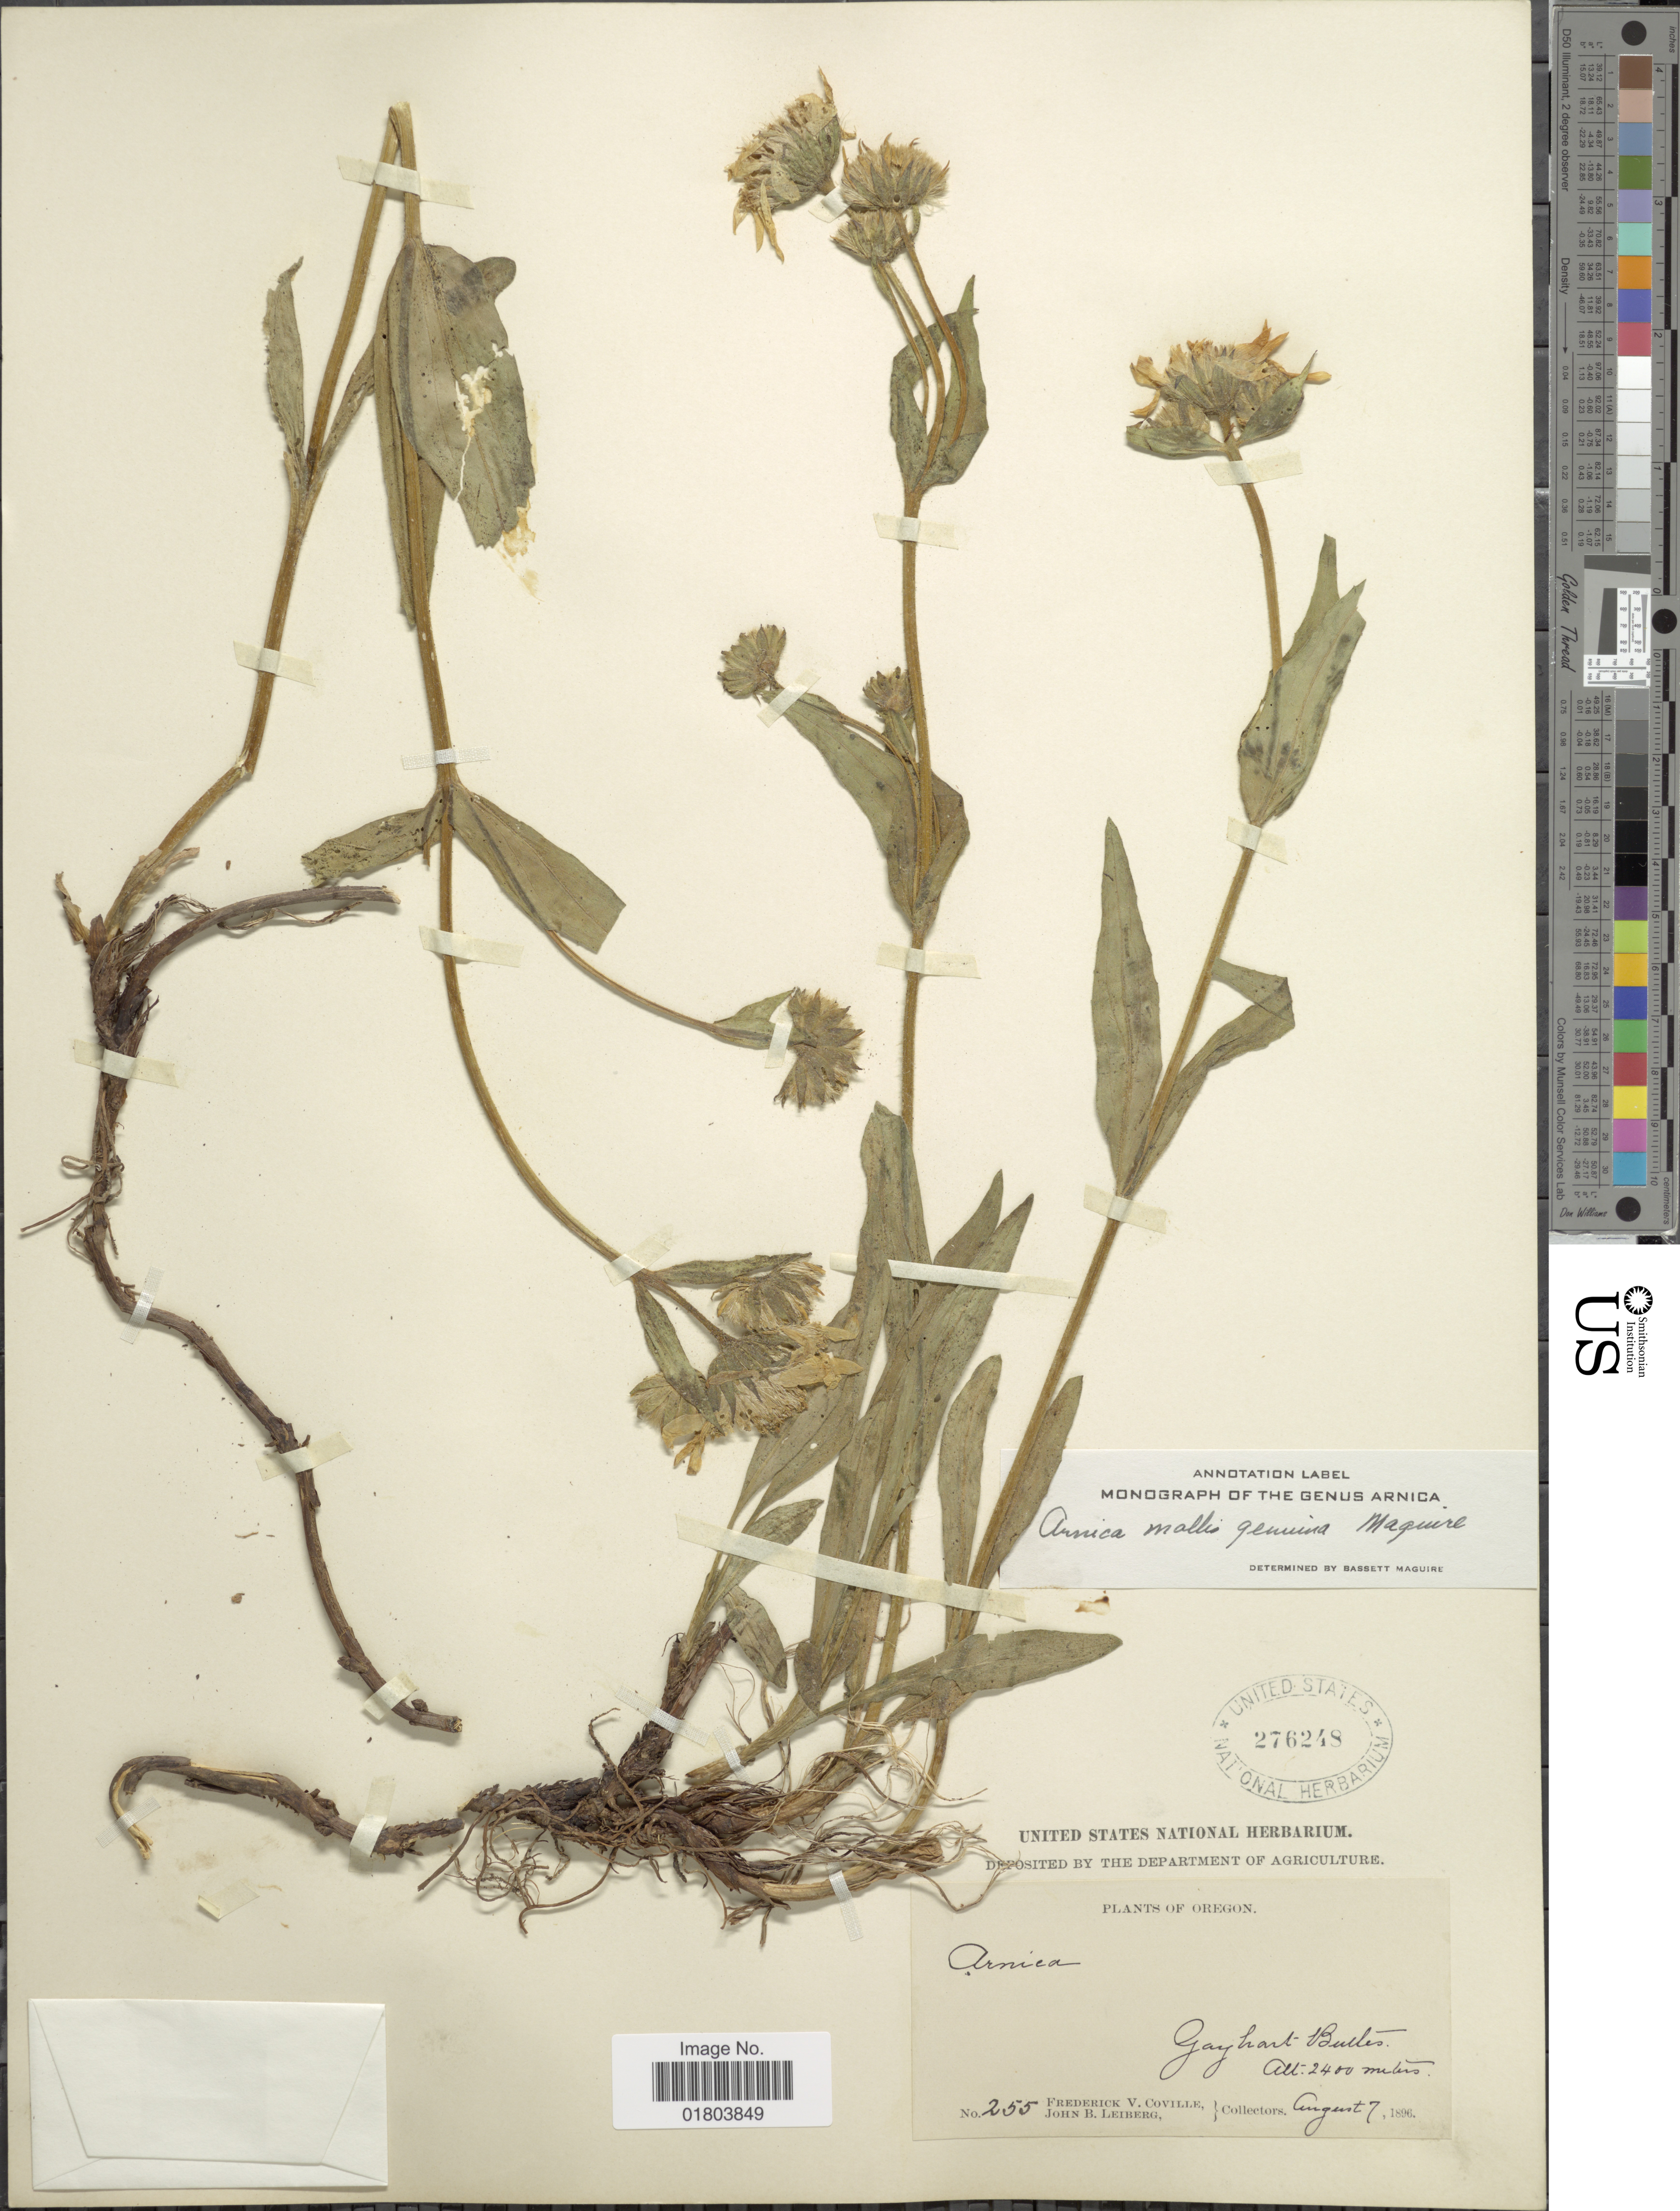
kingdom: Plantae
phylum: Tracheophyta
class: Magnoliopsida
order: Asterales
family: Asteraceae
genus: Arnica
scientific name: Arnica mollis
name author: Hook.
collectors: F. V. Coville & J. Leiberg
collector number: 255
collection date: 1896-08-07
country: United States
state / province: Oregon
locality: Gayhart Builtes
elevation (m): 2400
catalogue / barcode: US 276248